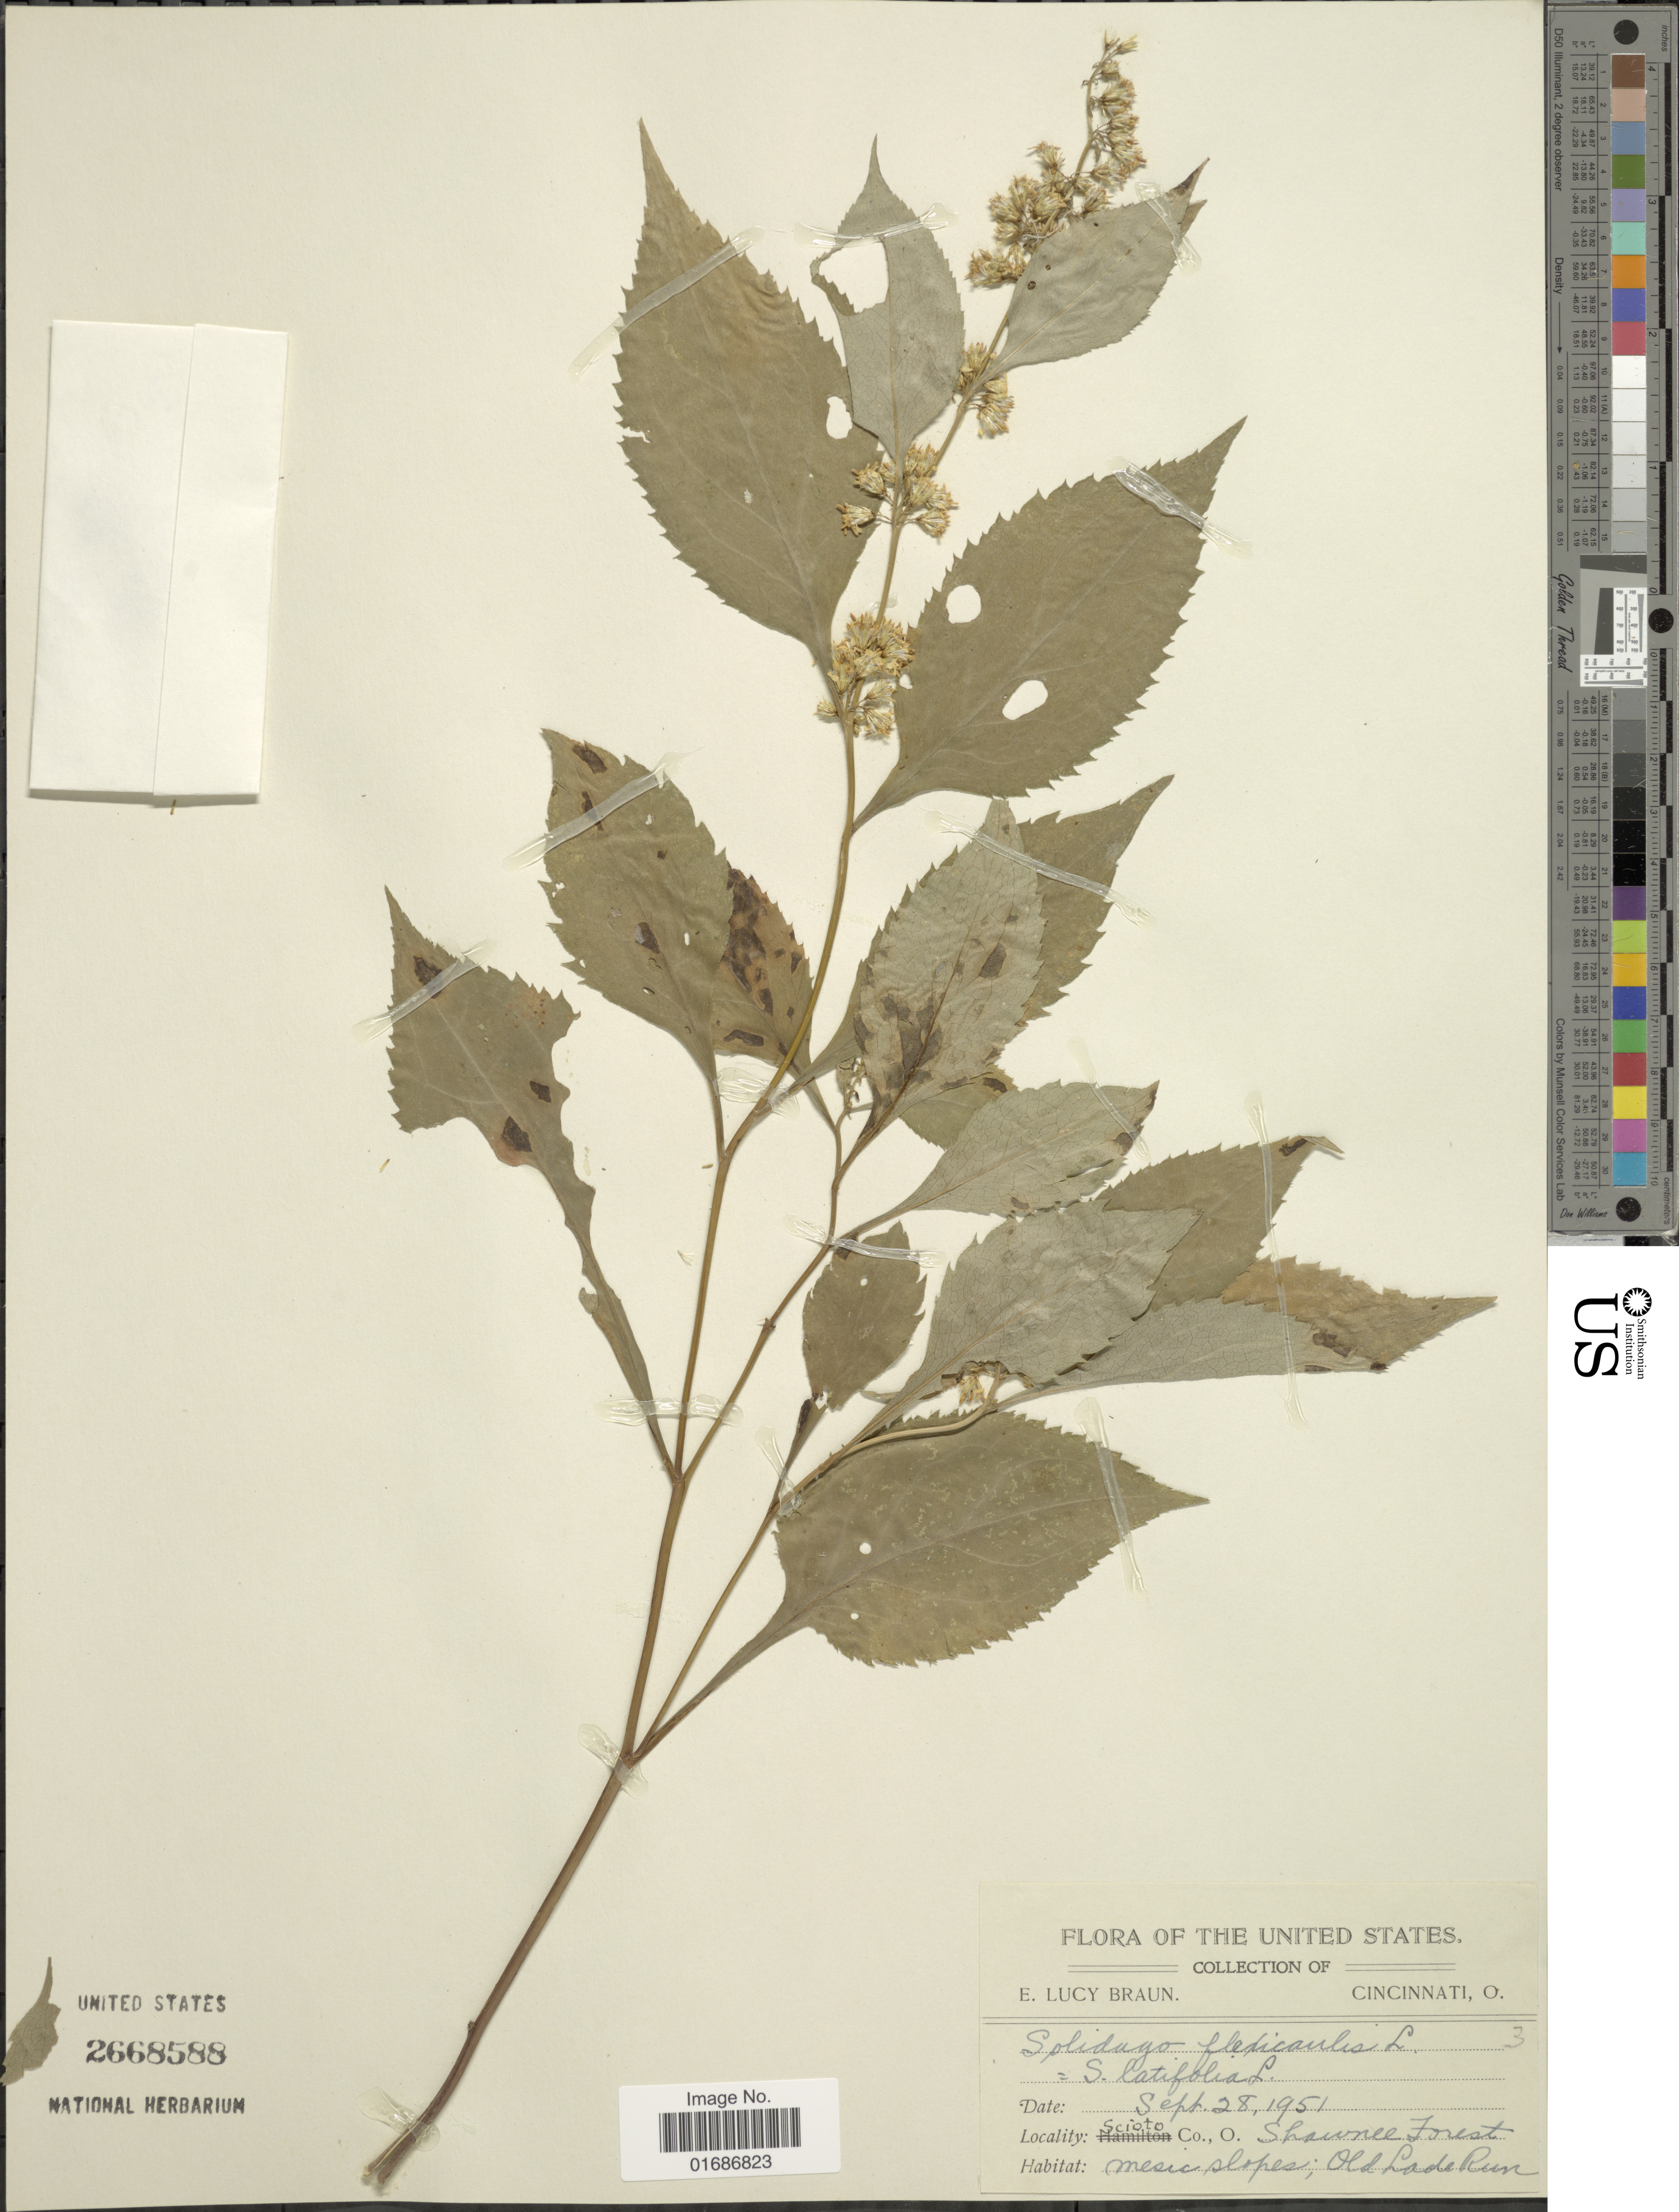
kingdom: Plantae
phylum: Tracheophyta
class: Magnoliopsida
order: Asterales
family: Asteraceae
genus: Solidago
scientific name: Solidago flexicaulis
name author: L.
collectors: E. L. Braun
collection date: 1951-09-28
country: United States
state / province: Ohio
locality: Scioto Co., O. Shawnee Forest, Old Lake Run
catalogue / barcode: US 2668588